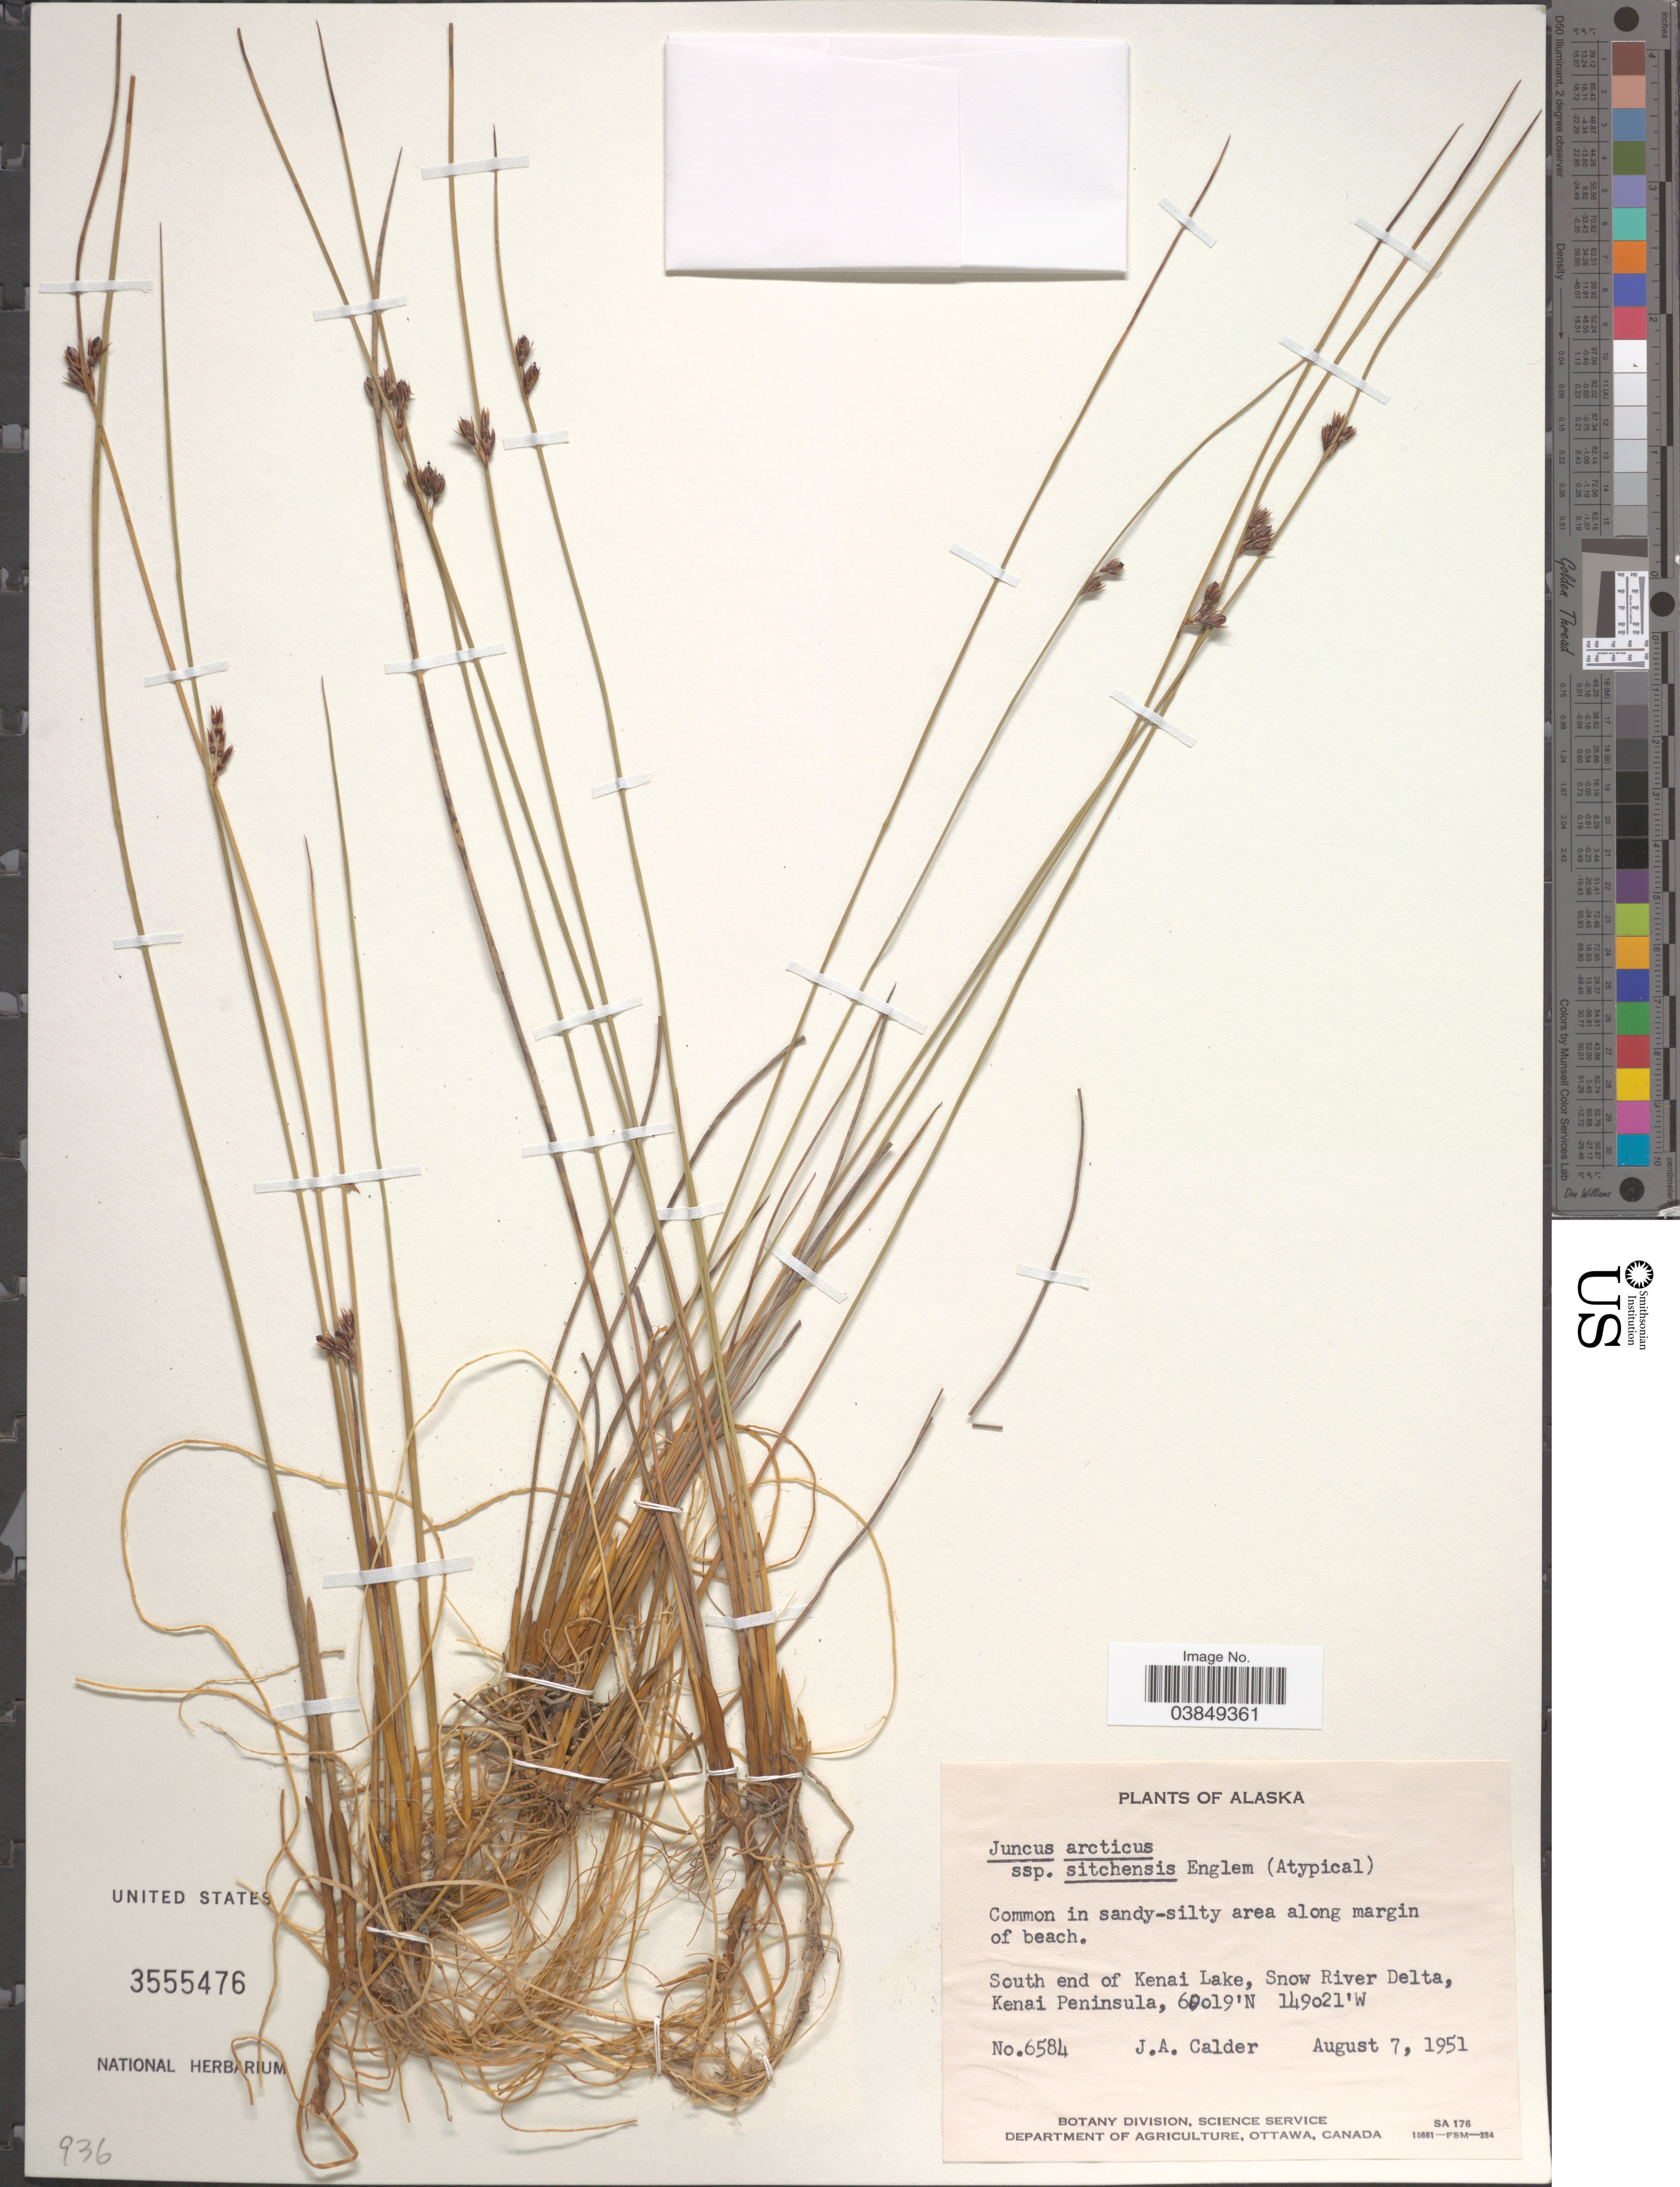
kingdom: Plantae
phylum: Tracheophyta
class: Liliopsida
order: Poales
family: Juncaceae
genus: Juncus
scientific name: Juncus arcticus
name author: Willd.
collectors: J. A. Calder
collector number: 6584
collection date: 1951-08-07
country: United States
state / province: Alaska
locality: South end of Kenai Lake, Snow River Delta, Kenai Peninsula.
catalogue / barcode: US 3555476